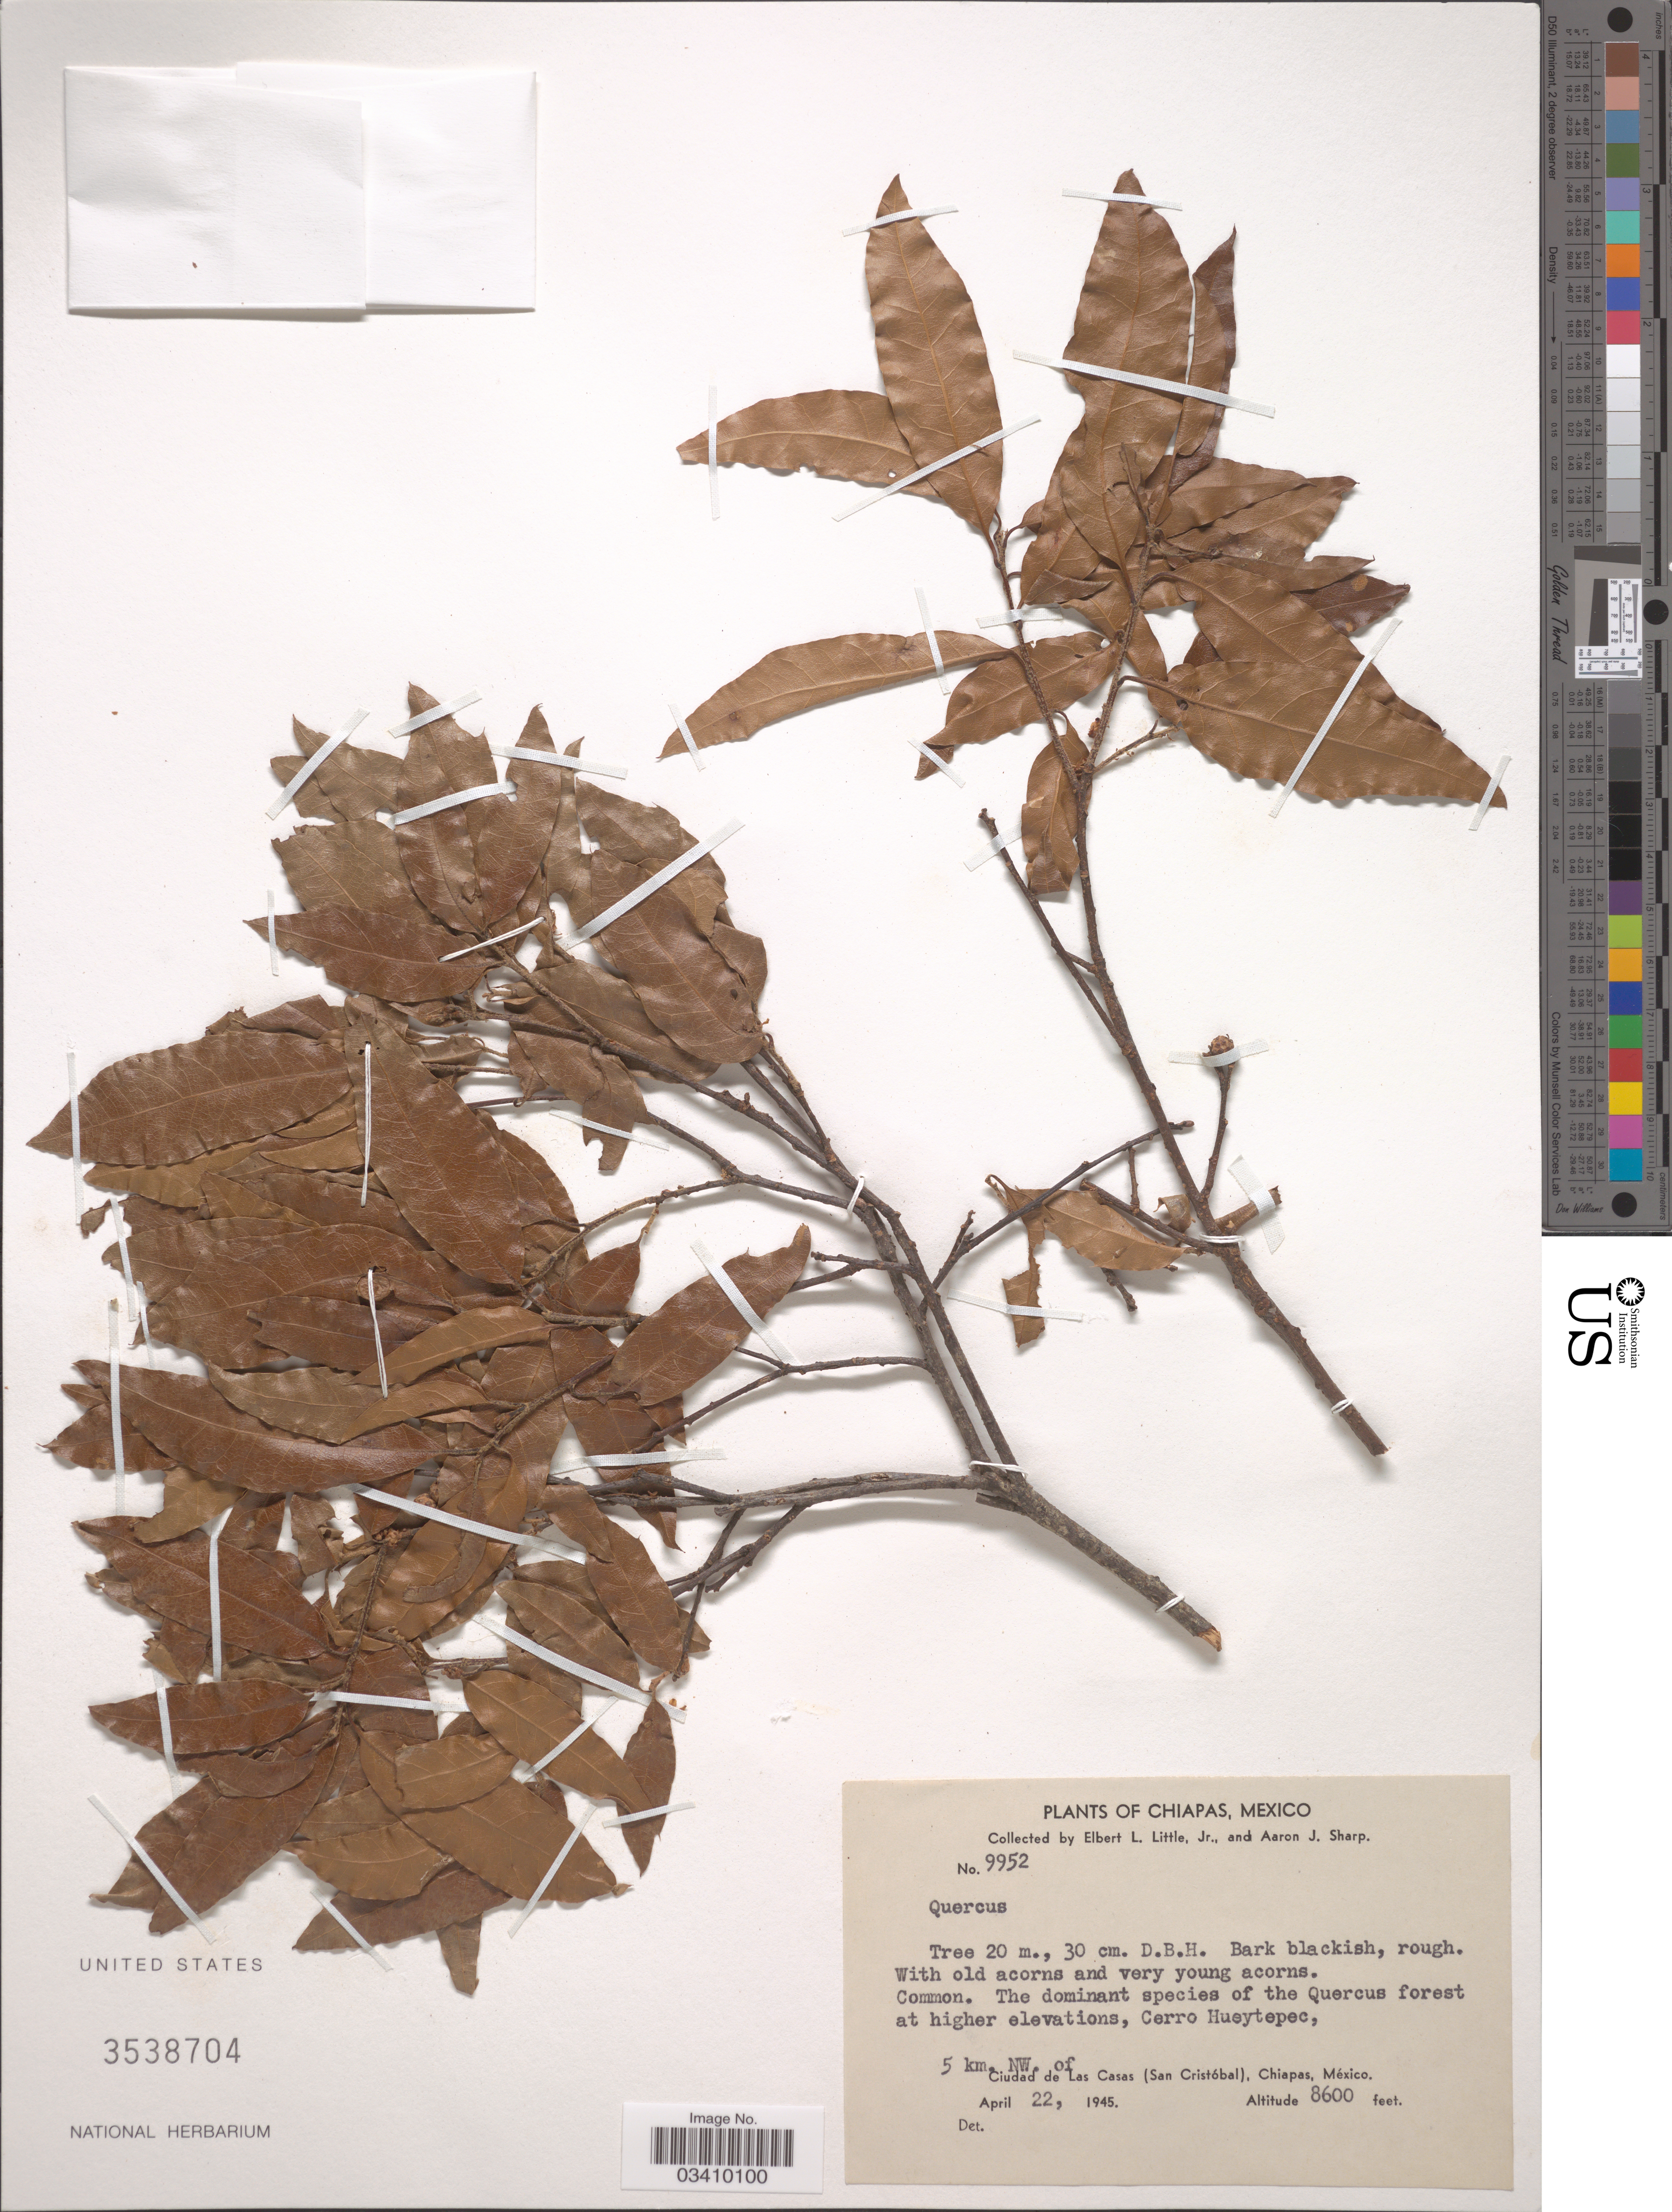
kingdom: Plantae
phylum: Tracheophyta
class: Magnoliopsida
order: Fagales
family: Fagaceae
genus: Quercus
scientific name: Quercus sp.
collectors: E. L. Little & Mrs A. J. Sharp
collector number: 9952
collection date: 1945-04-22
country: Mexico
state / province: Chiapas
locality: Cerro Hueytepec, 5 km. NW. of Ciudad de Las Casas (San Cristóbal).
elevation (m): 2621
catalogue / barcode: US 3538704